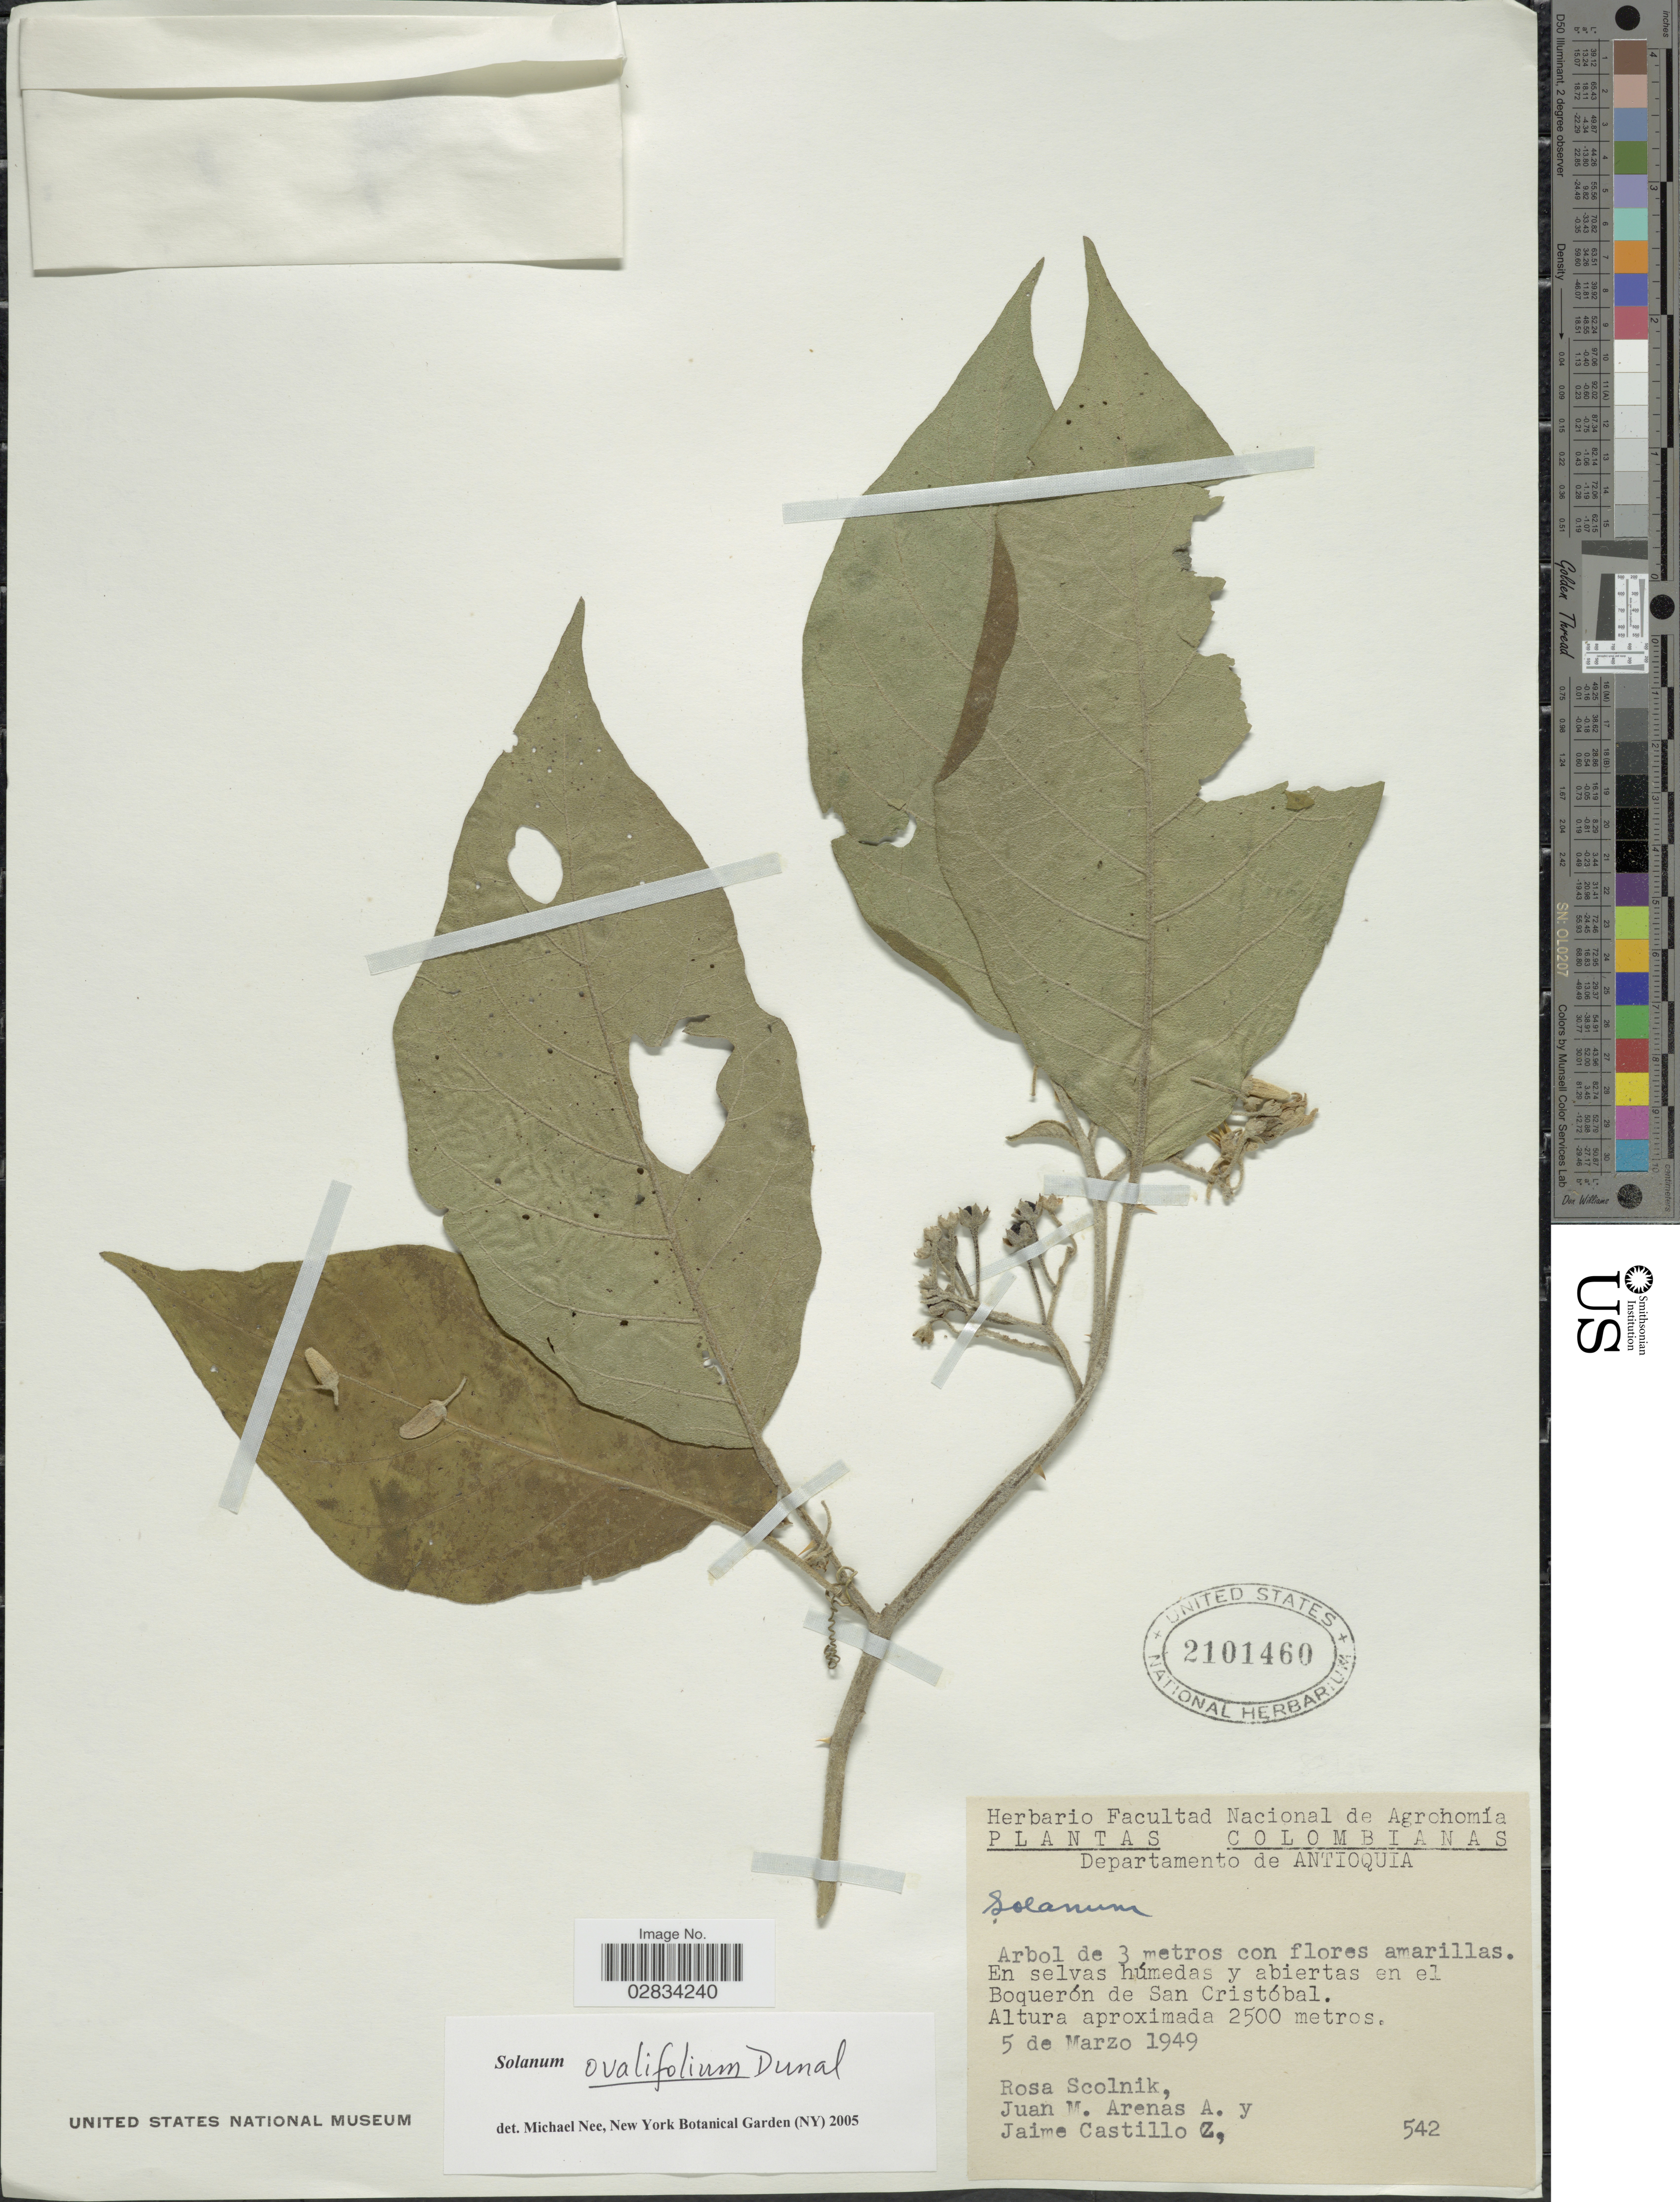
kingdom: Plantae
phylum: Tracheophyta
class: Magnoliopsida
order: Solanales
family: Solanaceae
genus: Solanum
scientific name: Solanum ovalifolium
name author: Dunal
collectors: R. Scolnik, J. M. Arenas A. & J. Castillo Z.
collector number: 542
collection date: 1949-03-05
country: Colombia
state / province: Antioquia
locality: Departamento de Antioquia, En selvas húmedas y abiertas en el Boquerón de San Cristóbal.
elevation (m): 2500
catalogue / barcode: US 2101460